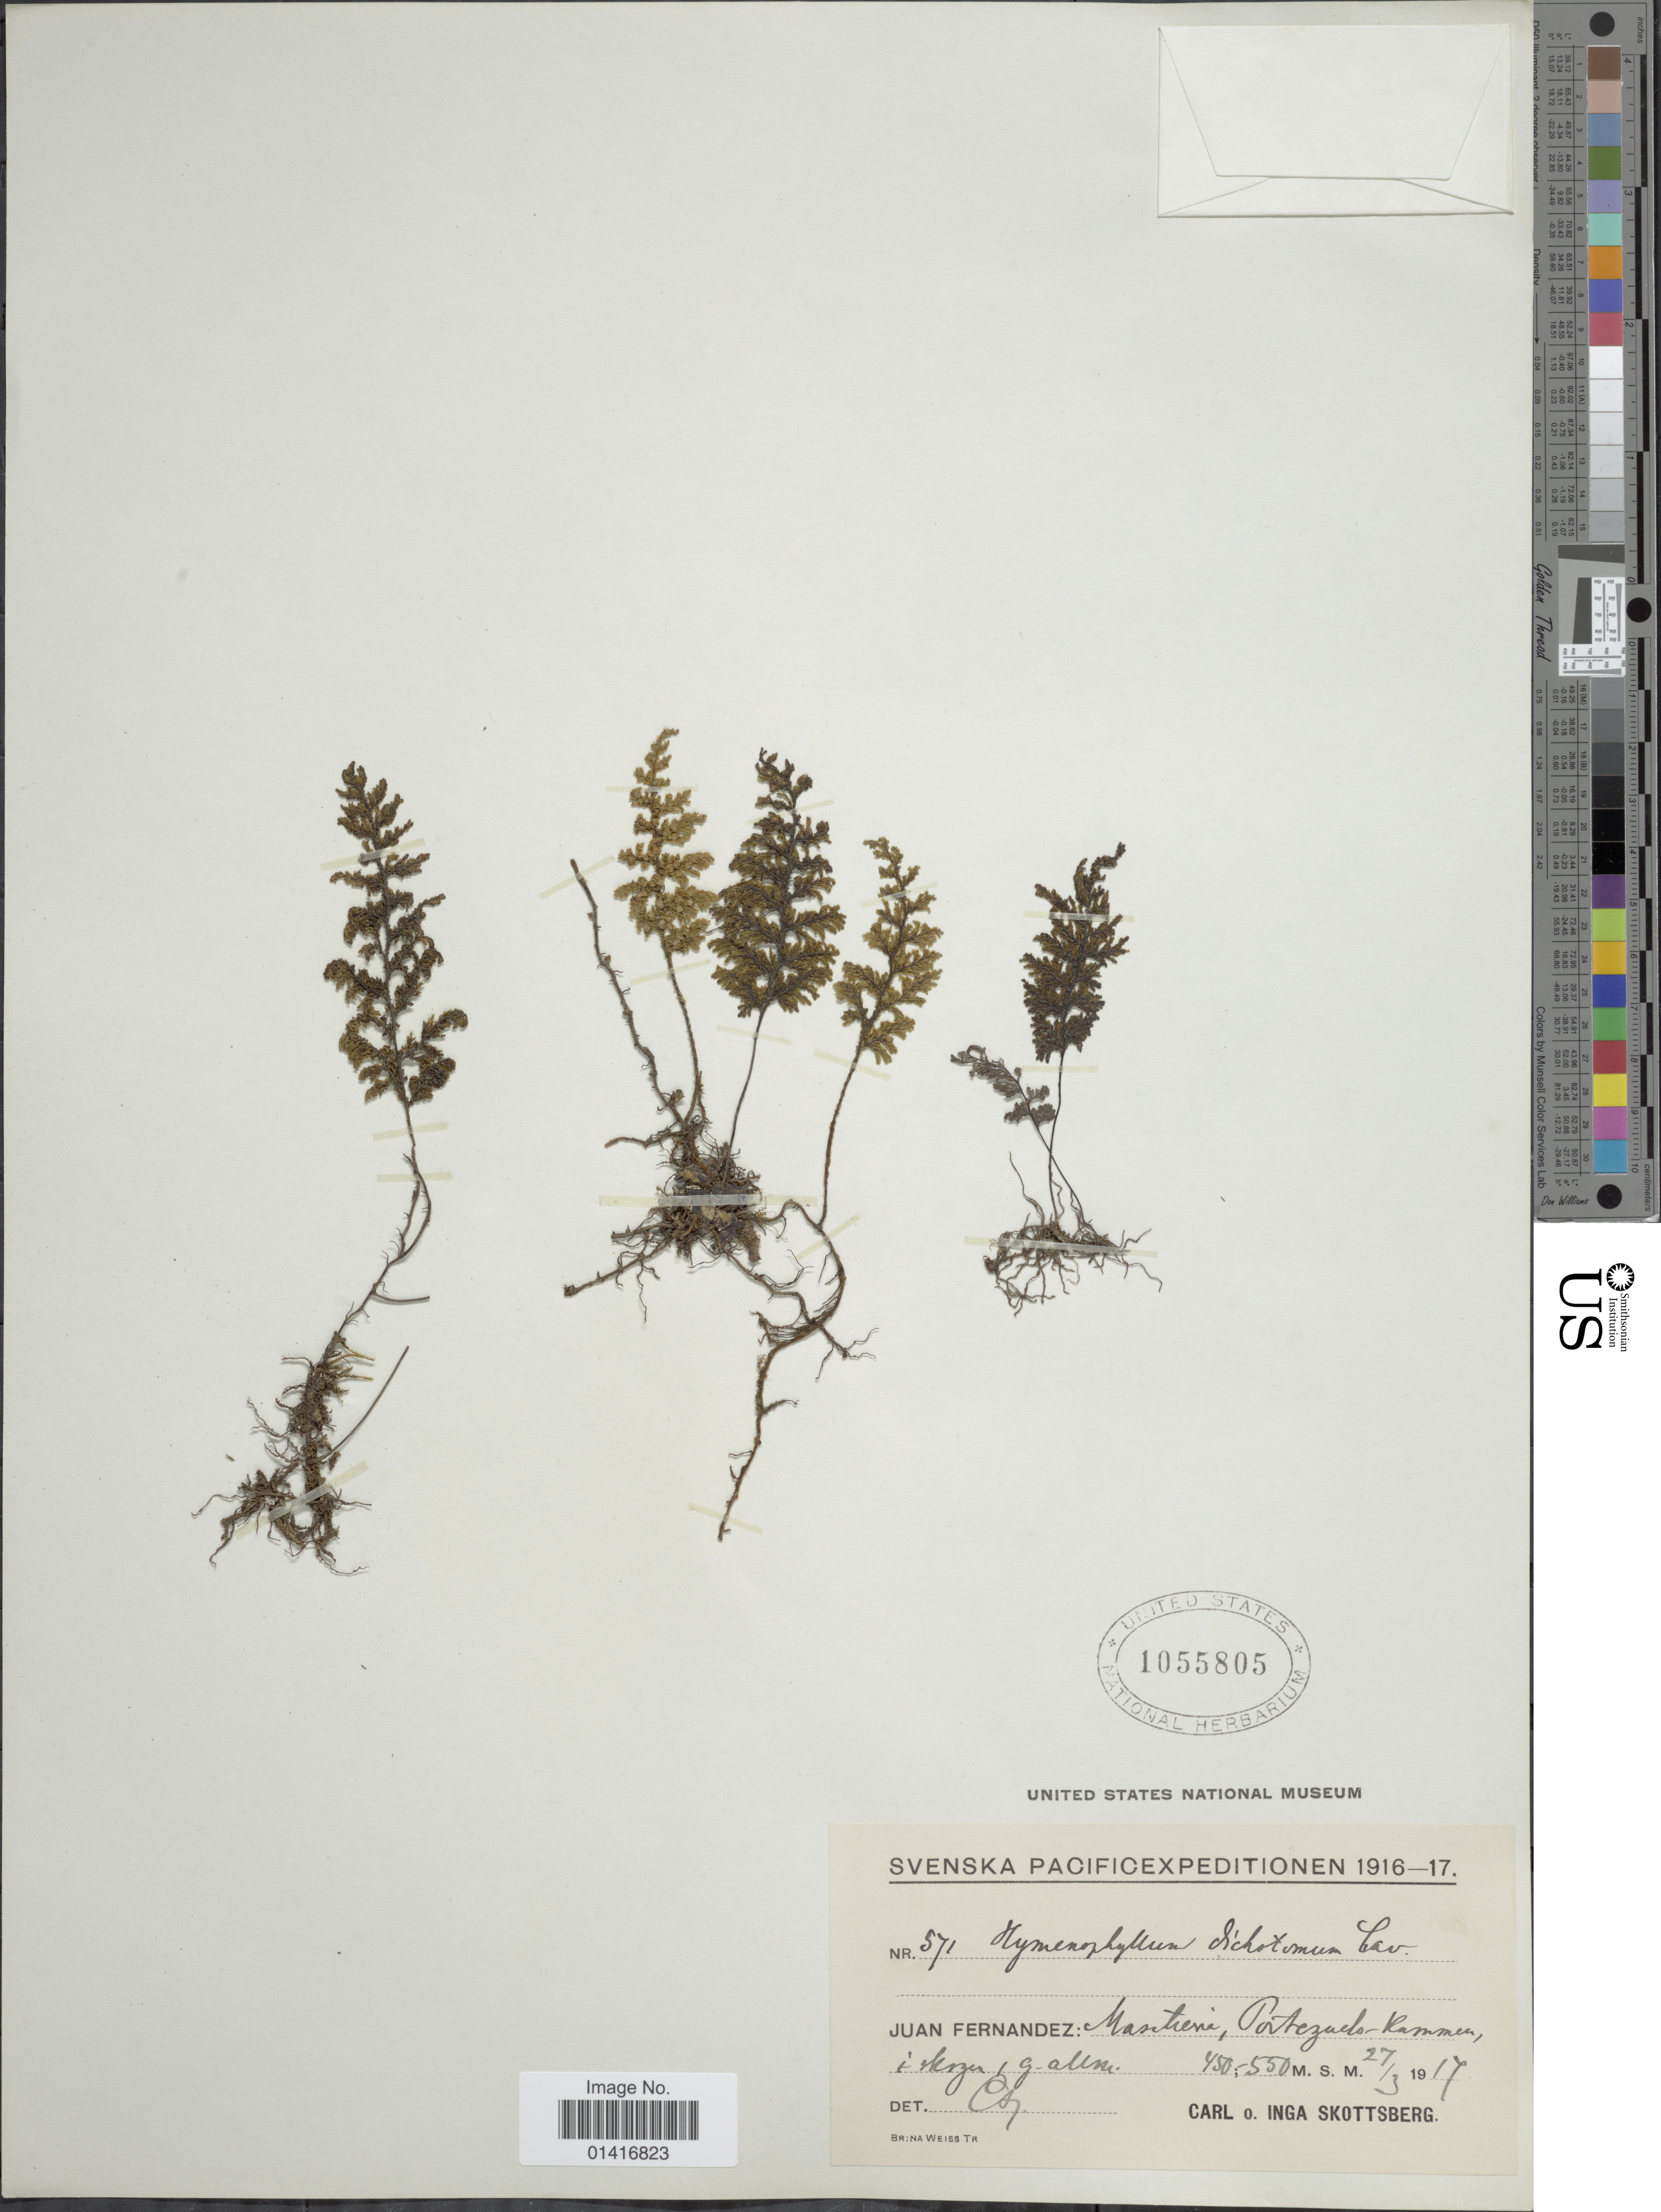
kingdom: Plantae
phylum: Tracheophyta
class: Polypodiopsida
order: Hymenophyllales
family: Hymenophyllaceae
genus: Hymenophyllum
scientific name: Hymenophyllum plicatum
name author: Kaulf.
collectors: C. Skottsberg & I. Skottsberg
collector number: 571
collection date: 1917-03-27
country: Chile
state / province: Valparaíso (V)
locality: Juan Fernandez: Masatierra, Portezuelo.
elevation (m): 450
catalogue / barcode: US 1055805